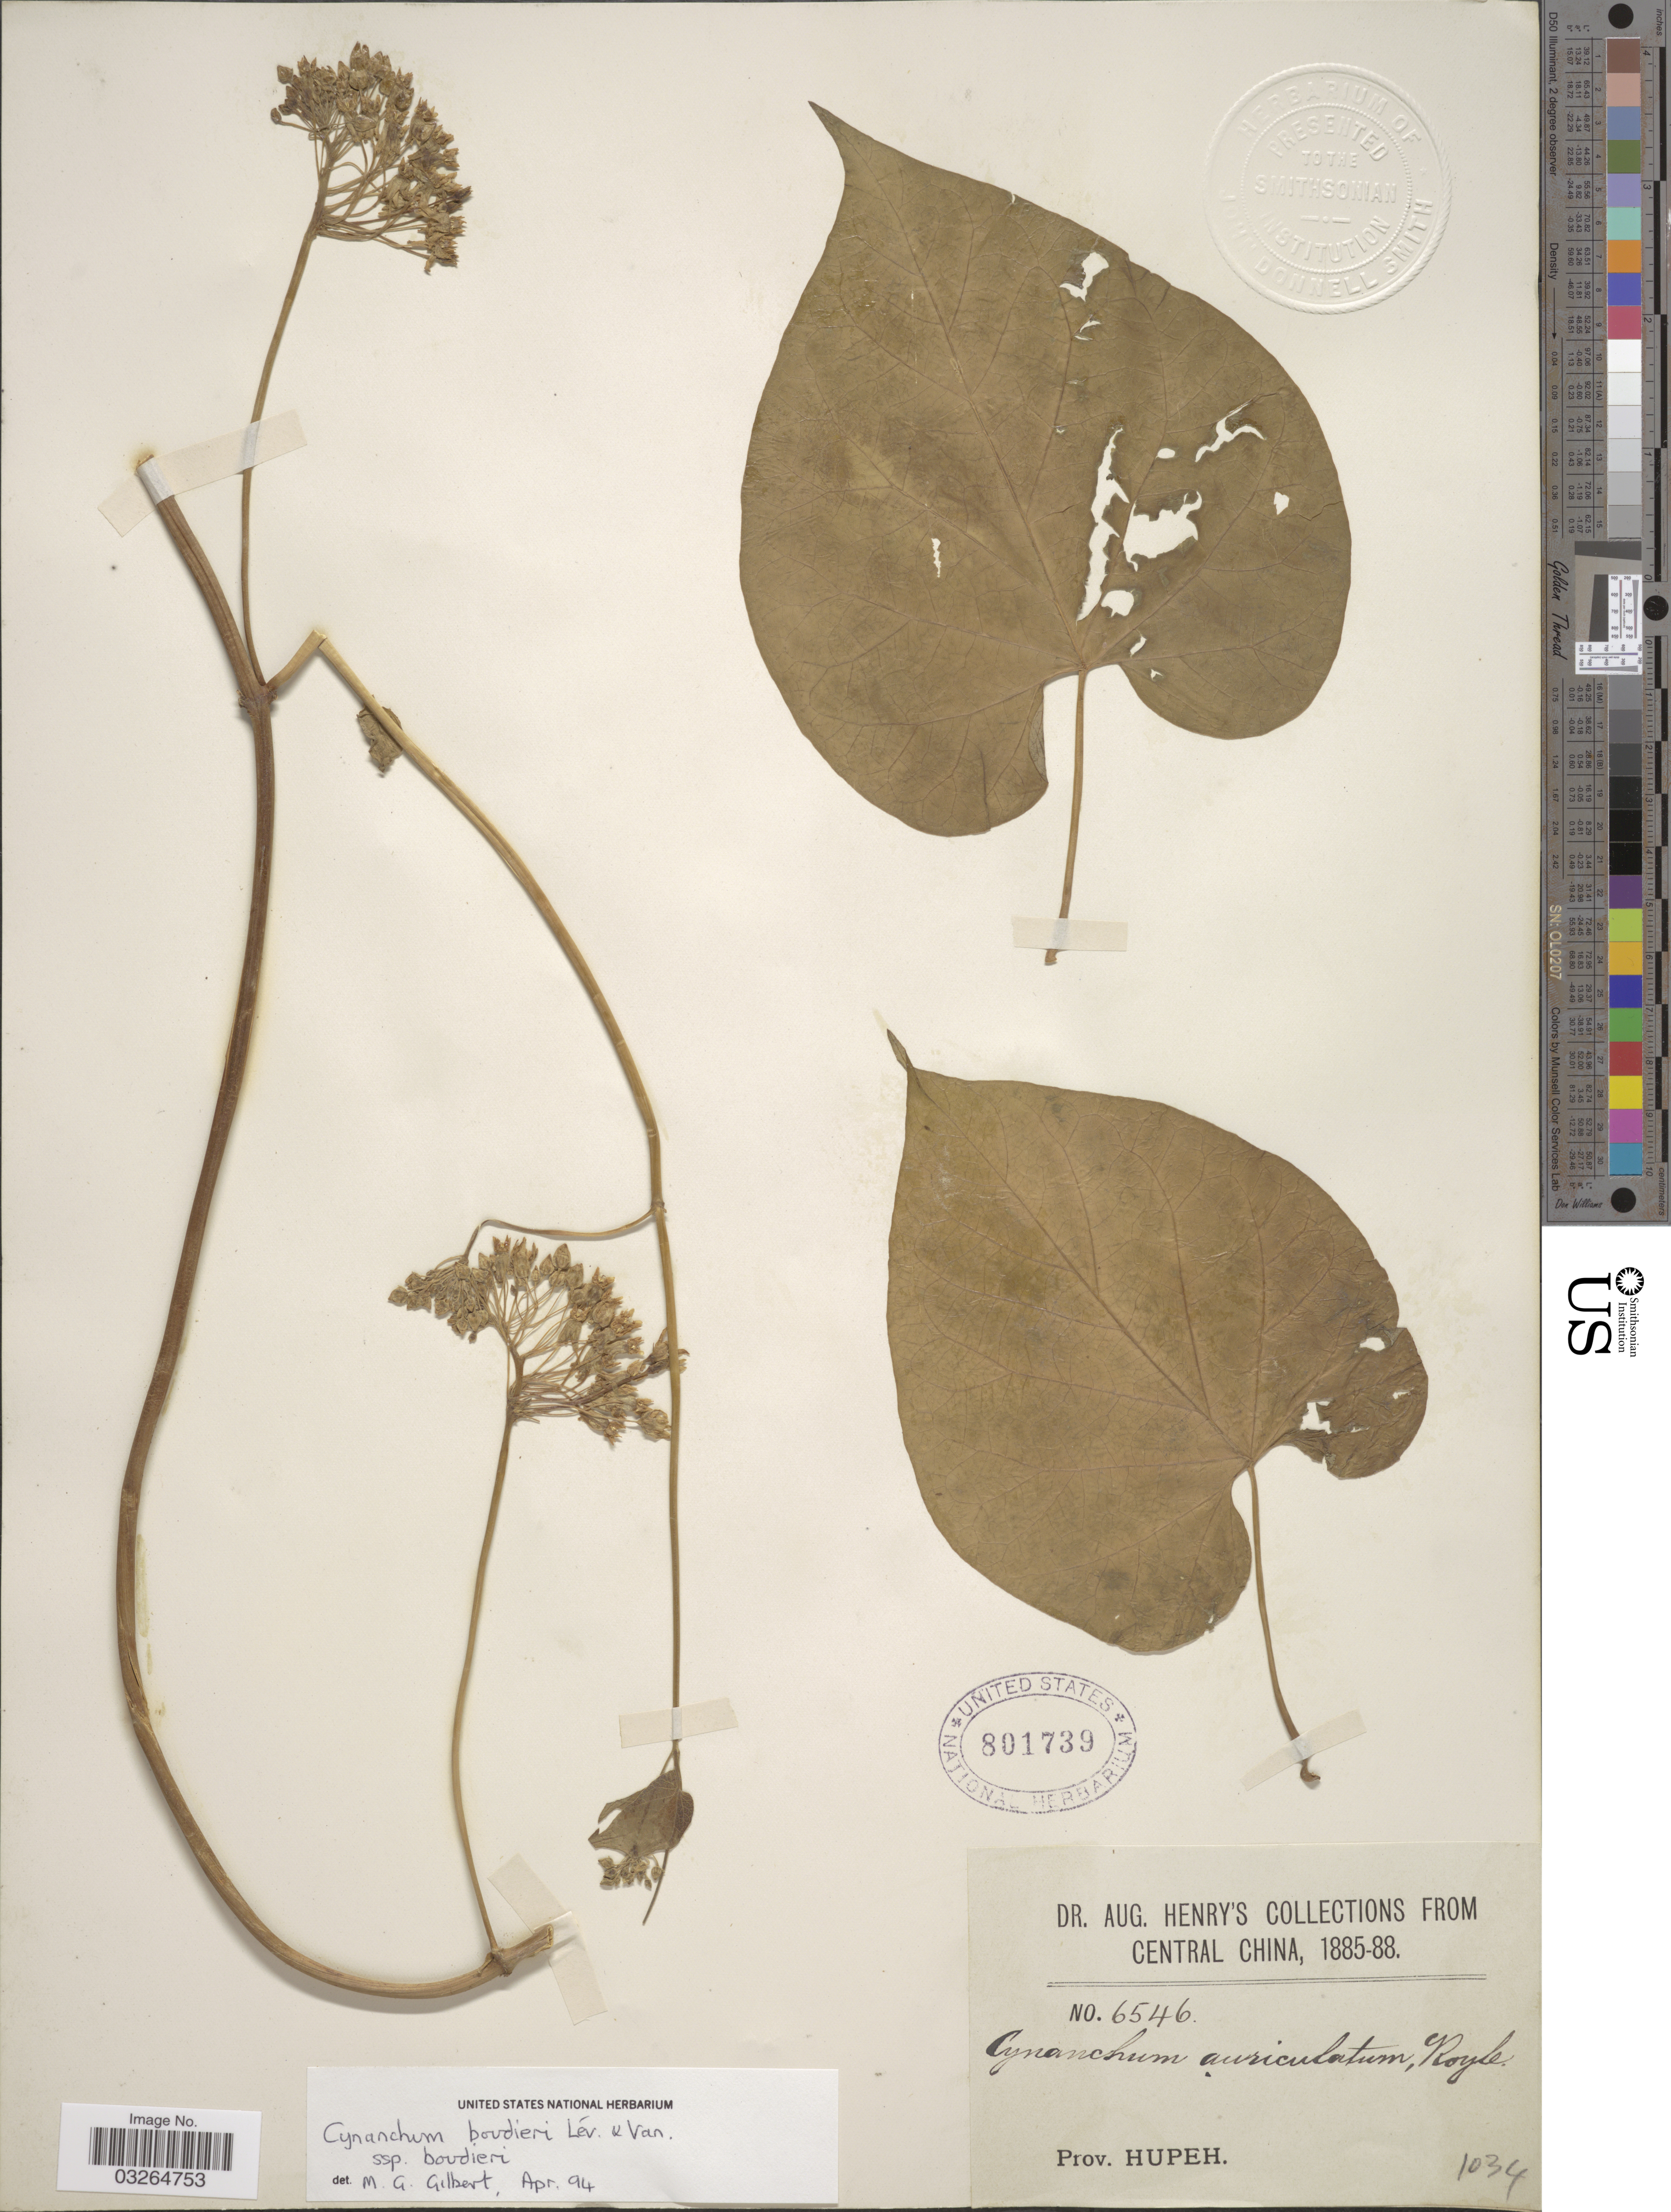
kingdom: Plantae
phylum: Tracheophyta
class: Magnoliopsida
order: Gentianales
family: Apocynaceae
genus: Cynanchum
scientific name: Cynanchum boudieri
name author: H. Lév. & Vaniot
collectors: A. Henry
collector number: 6546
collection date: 1885/1888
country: China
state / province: Hubei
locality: Central China. Prov. Hupeh.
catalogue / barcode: US 801739